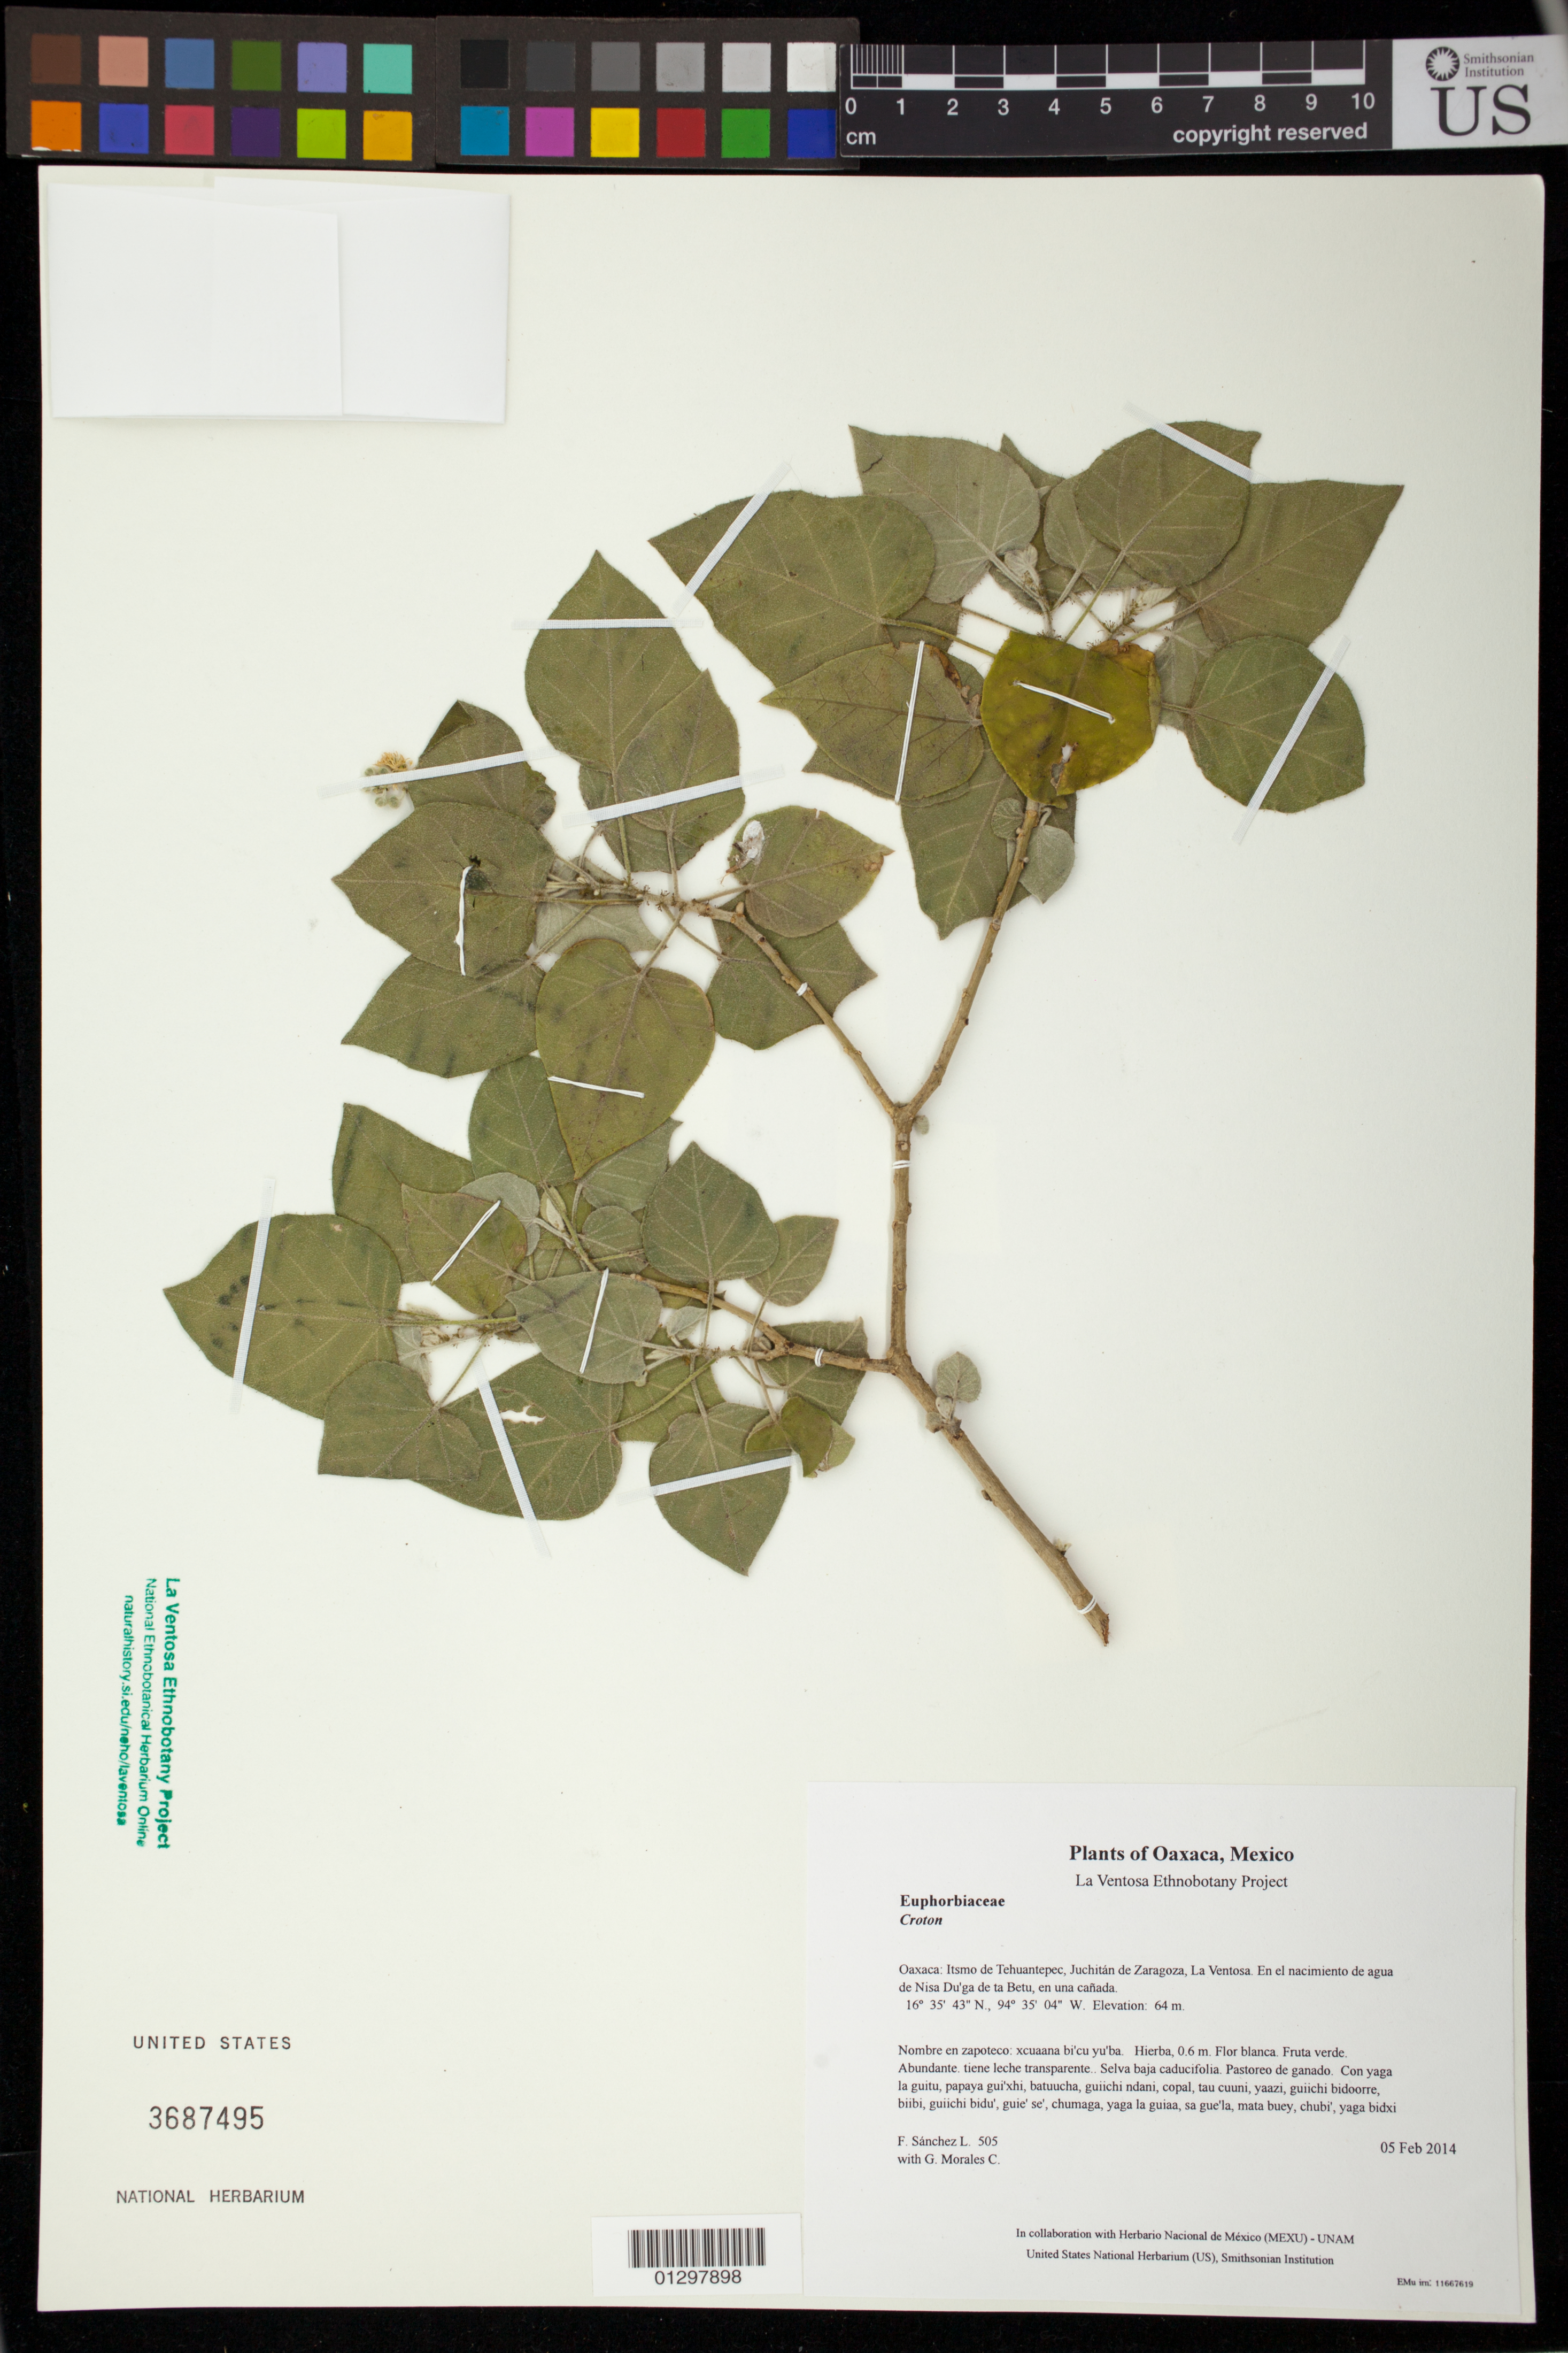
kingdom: Plantae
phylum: Tracheophyta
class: Magnoliopsida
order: Malpighiales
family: Euphorbiaceae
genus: Croton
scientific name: Croton ciliatoglandulifer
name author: Ortega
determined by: Berry, P. E.; Van Ee, B. W.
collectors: F. Sánchez L. & G. Morales C.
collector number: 505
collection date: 2014-02-05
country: Mexico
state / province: Oaxaca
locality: Itsmo de Tehuantepec, Juchitán de Zaragoza, La Ventosa. En el nacimiento de agua de Nisa Du'ga de ta Betu, en una cañada.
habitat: Selva baja caducifolia. Pastoreo de ganado.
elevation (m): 64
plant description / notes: JEBOT, MEXU, SERO, US; Guixi bandaga. 0.6 m. Guie' naquichi'. Cuaananaxhi naga'. Stale.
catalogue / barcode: US 3687495